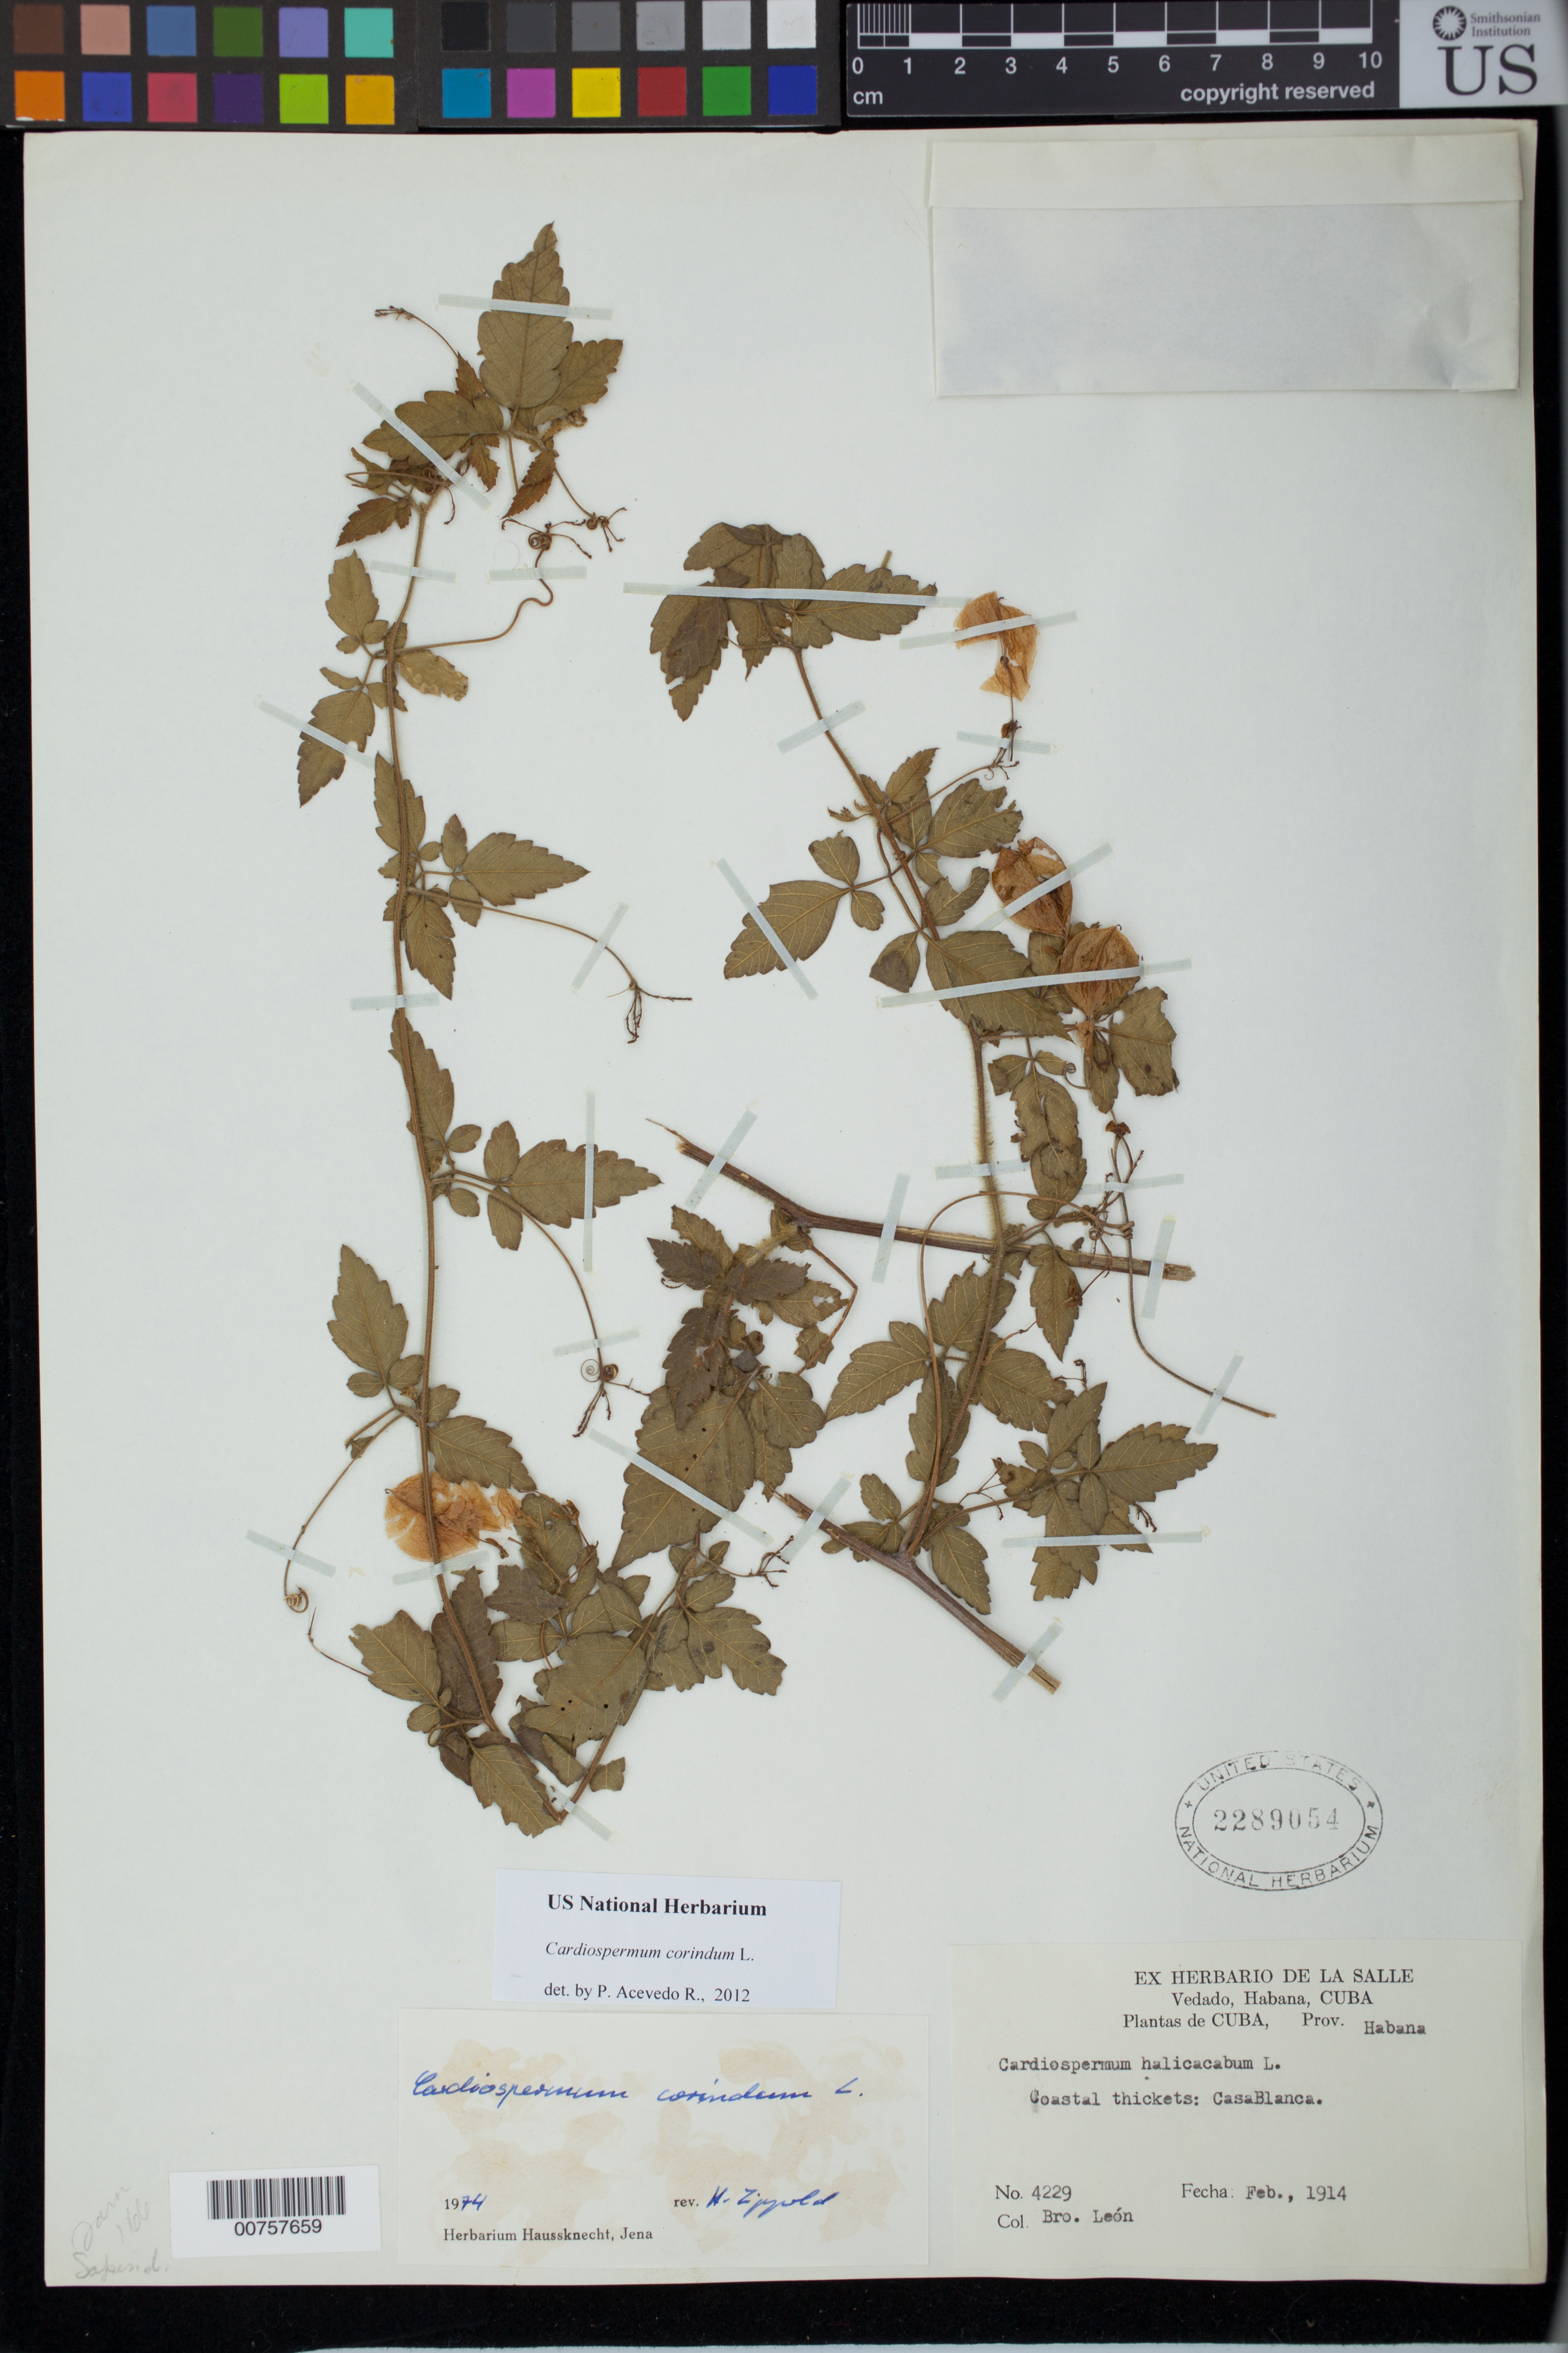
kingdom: Plantae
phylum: Tracheophyta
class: Magnoliopsida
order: Sapindales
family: Sapindaceae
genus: Cardiospermum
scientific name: Cardiospermum corindum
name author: L.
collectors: Bro. León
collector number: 4229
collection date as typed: Feb 1914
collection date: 1914-02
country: Cuba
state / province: La Habana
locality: Casa Blanca.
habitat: Coastal thickets.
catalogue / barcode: US 2289054